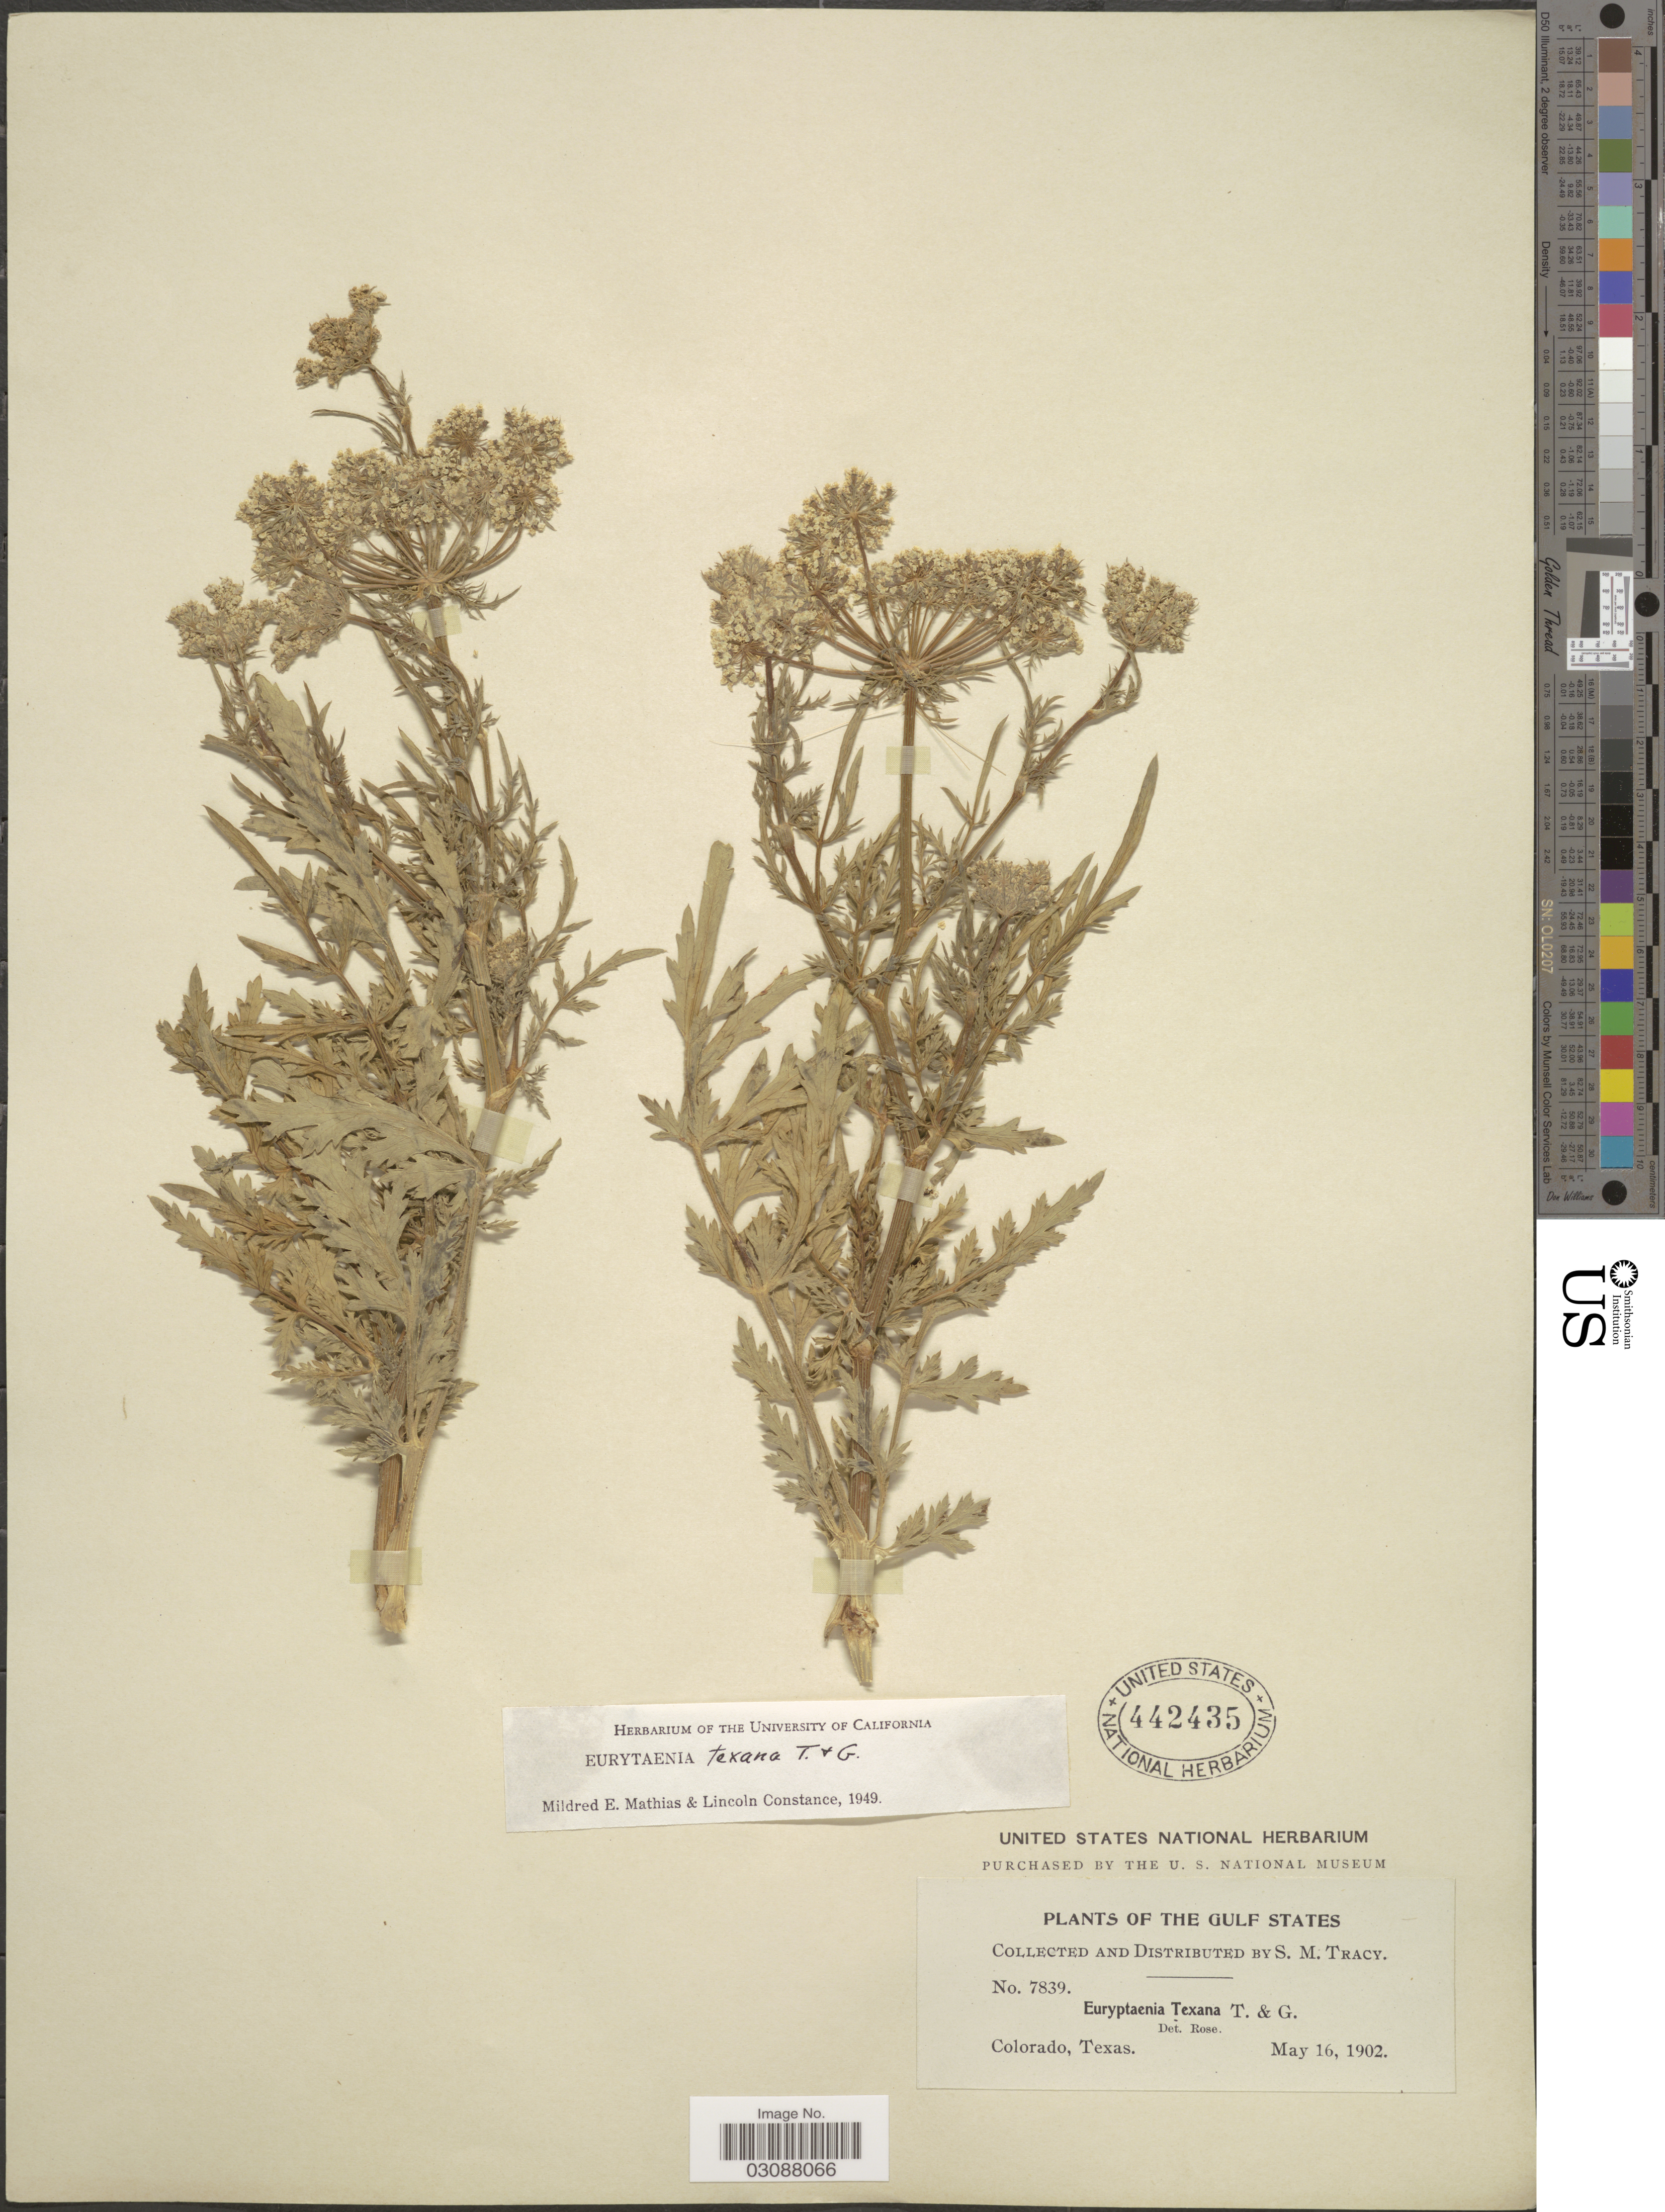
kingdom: Plantae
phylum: Tracheophyta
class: Magnoliopsida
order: Apiales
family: Apiaceae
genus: Eurytaenia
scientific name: Eurytaenia texana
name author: Torr. & A. Gray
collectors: S. M. Tracy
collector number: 7839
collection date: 1902-05-16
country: United States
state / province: Texas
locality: The Gulf States. Colorado.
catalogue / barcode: US 442435